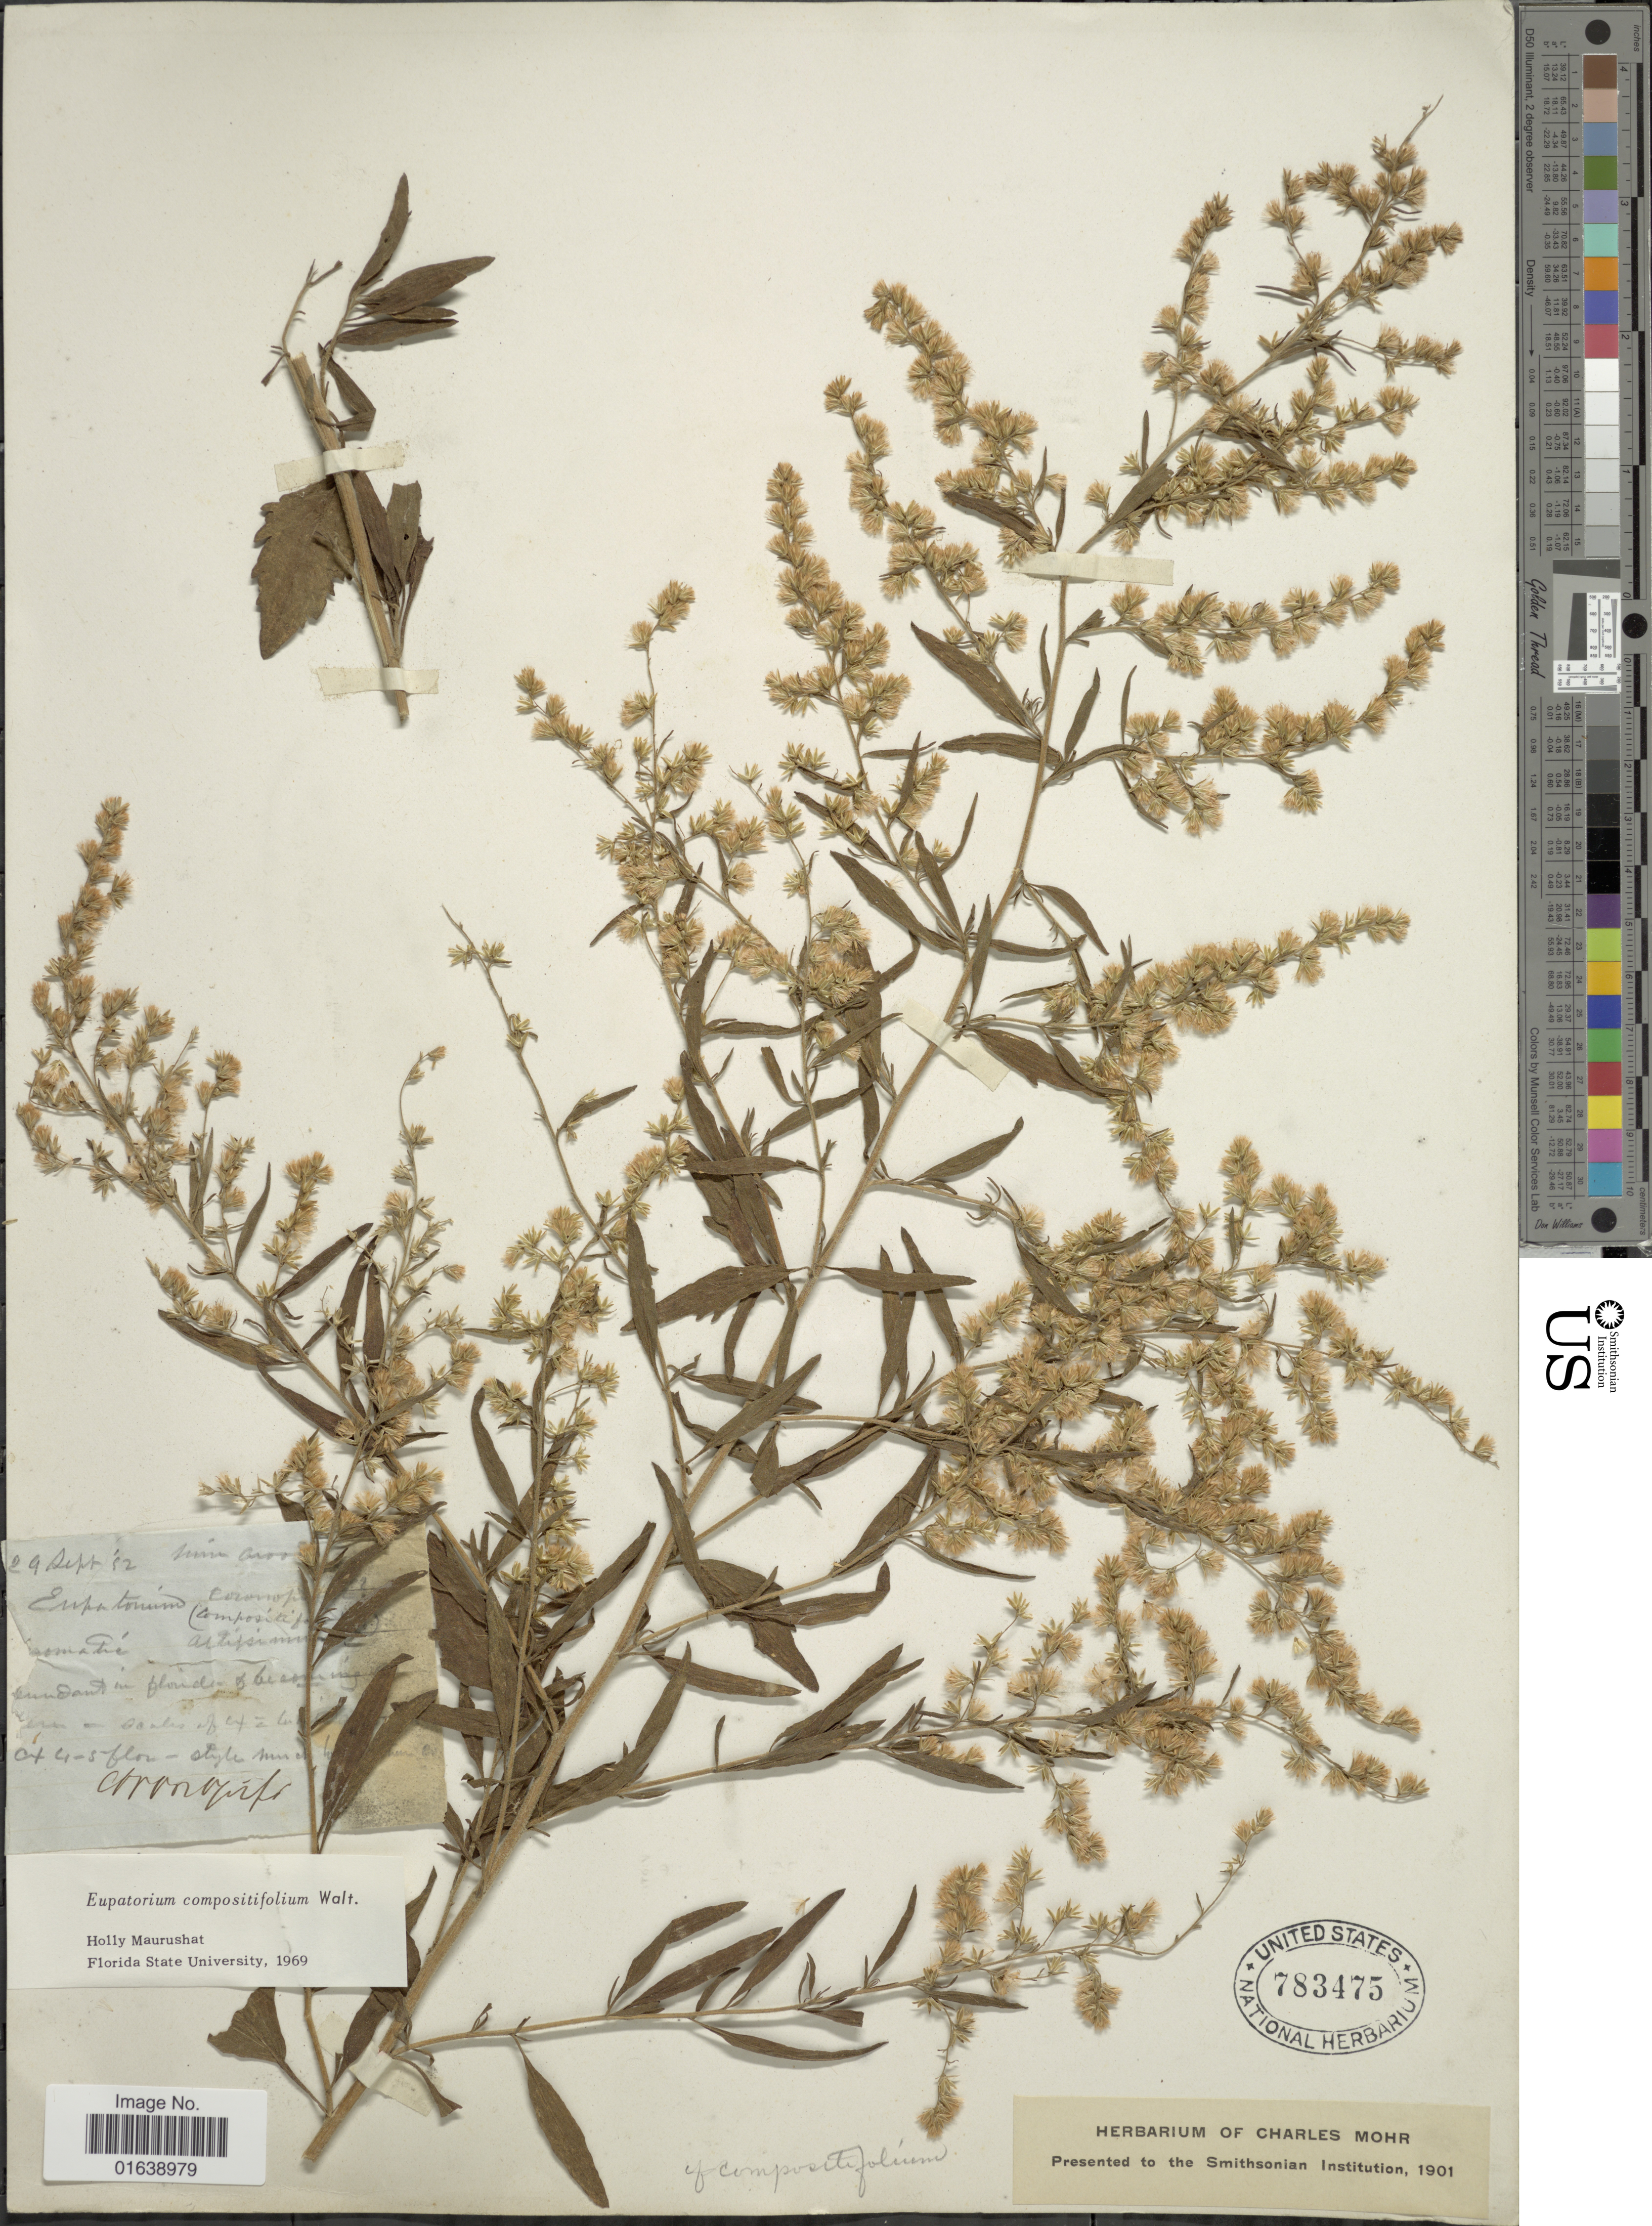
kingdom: Plantae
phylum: Tracheophyta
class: Magnoliopsida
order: Asterales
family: Asteraceae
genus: Eupatorium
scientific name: Eupatorium compositifolium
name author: Walter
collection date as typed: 29 Sep '82 (or maybe '52 or '92)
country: United States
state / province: Florida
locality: Abundant in florida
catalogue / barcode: US 783475